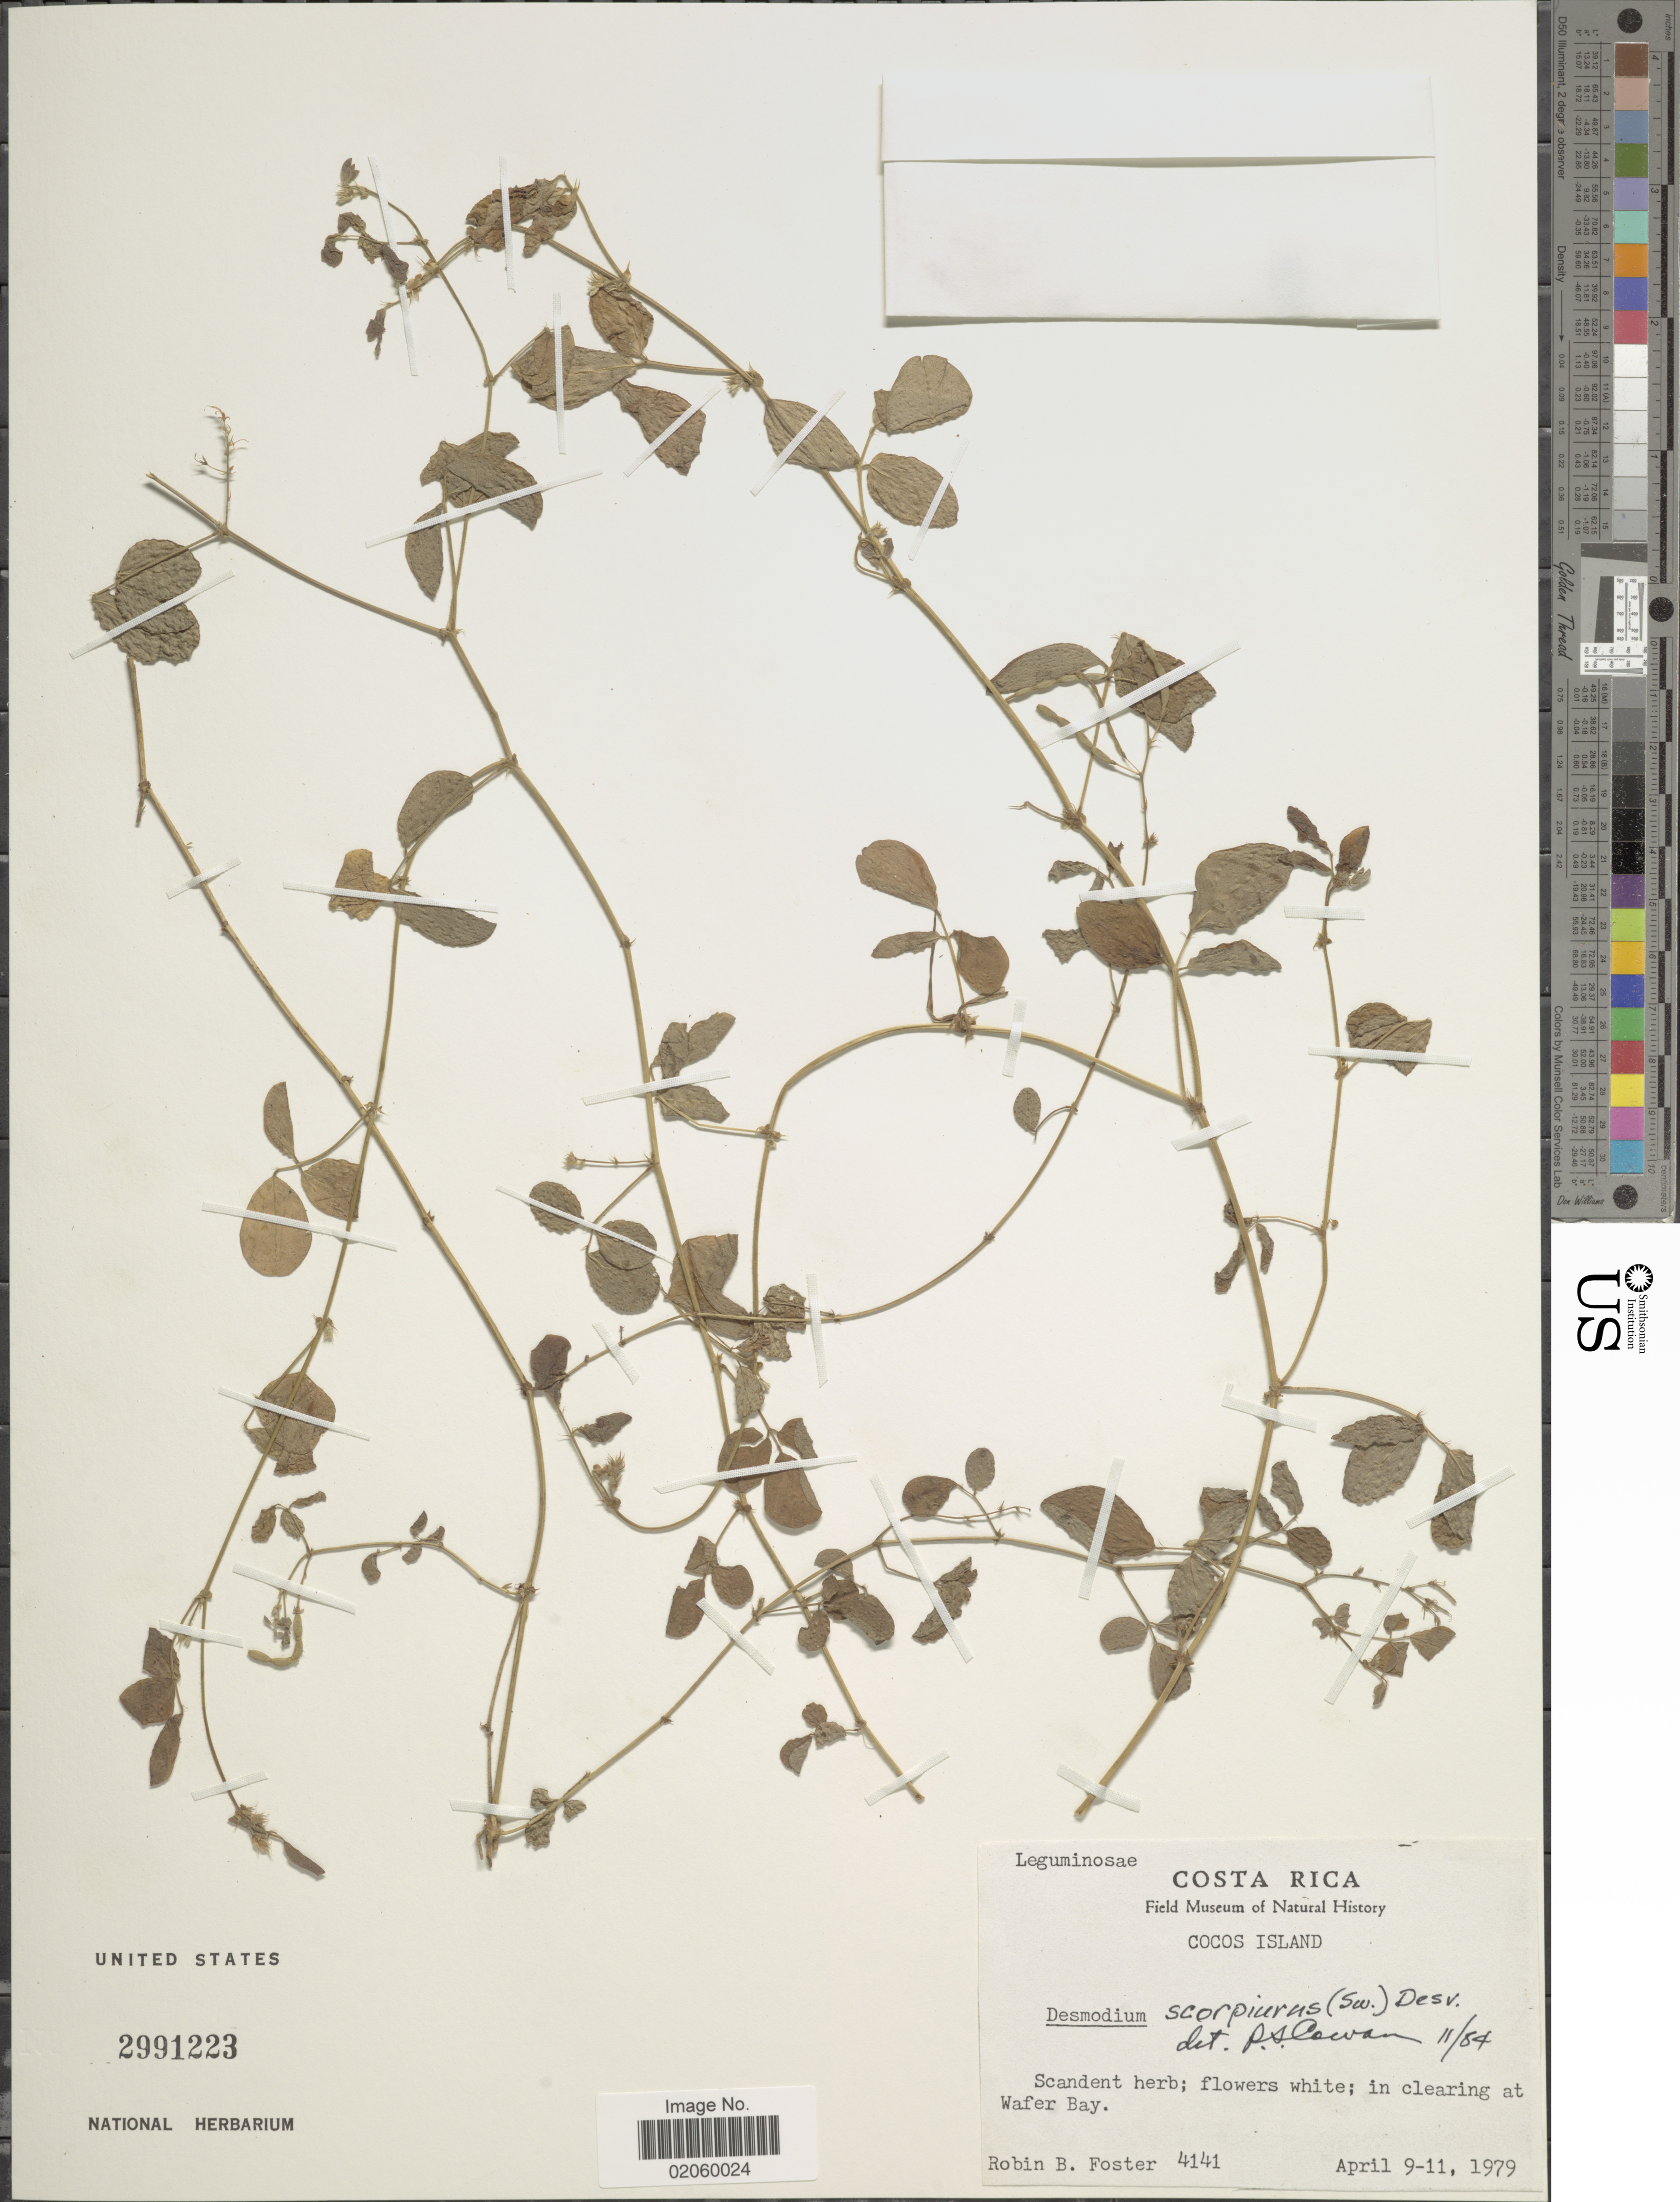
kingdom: Plantae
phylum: Tracheophyta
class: Magnoliopsida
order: Fabales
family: Fabaceae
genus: Desmodium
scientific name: Desmodium scorpiurus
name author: (Sw.) Desv. ex DC.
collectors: R. B. Foster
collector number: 4141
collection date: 1979-04-09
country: Costa Rica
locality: Cocos Island, in clearing at Wafer Bay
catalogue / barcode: US 2991223